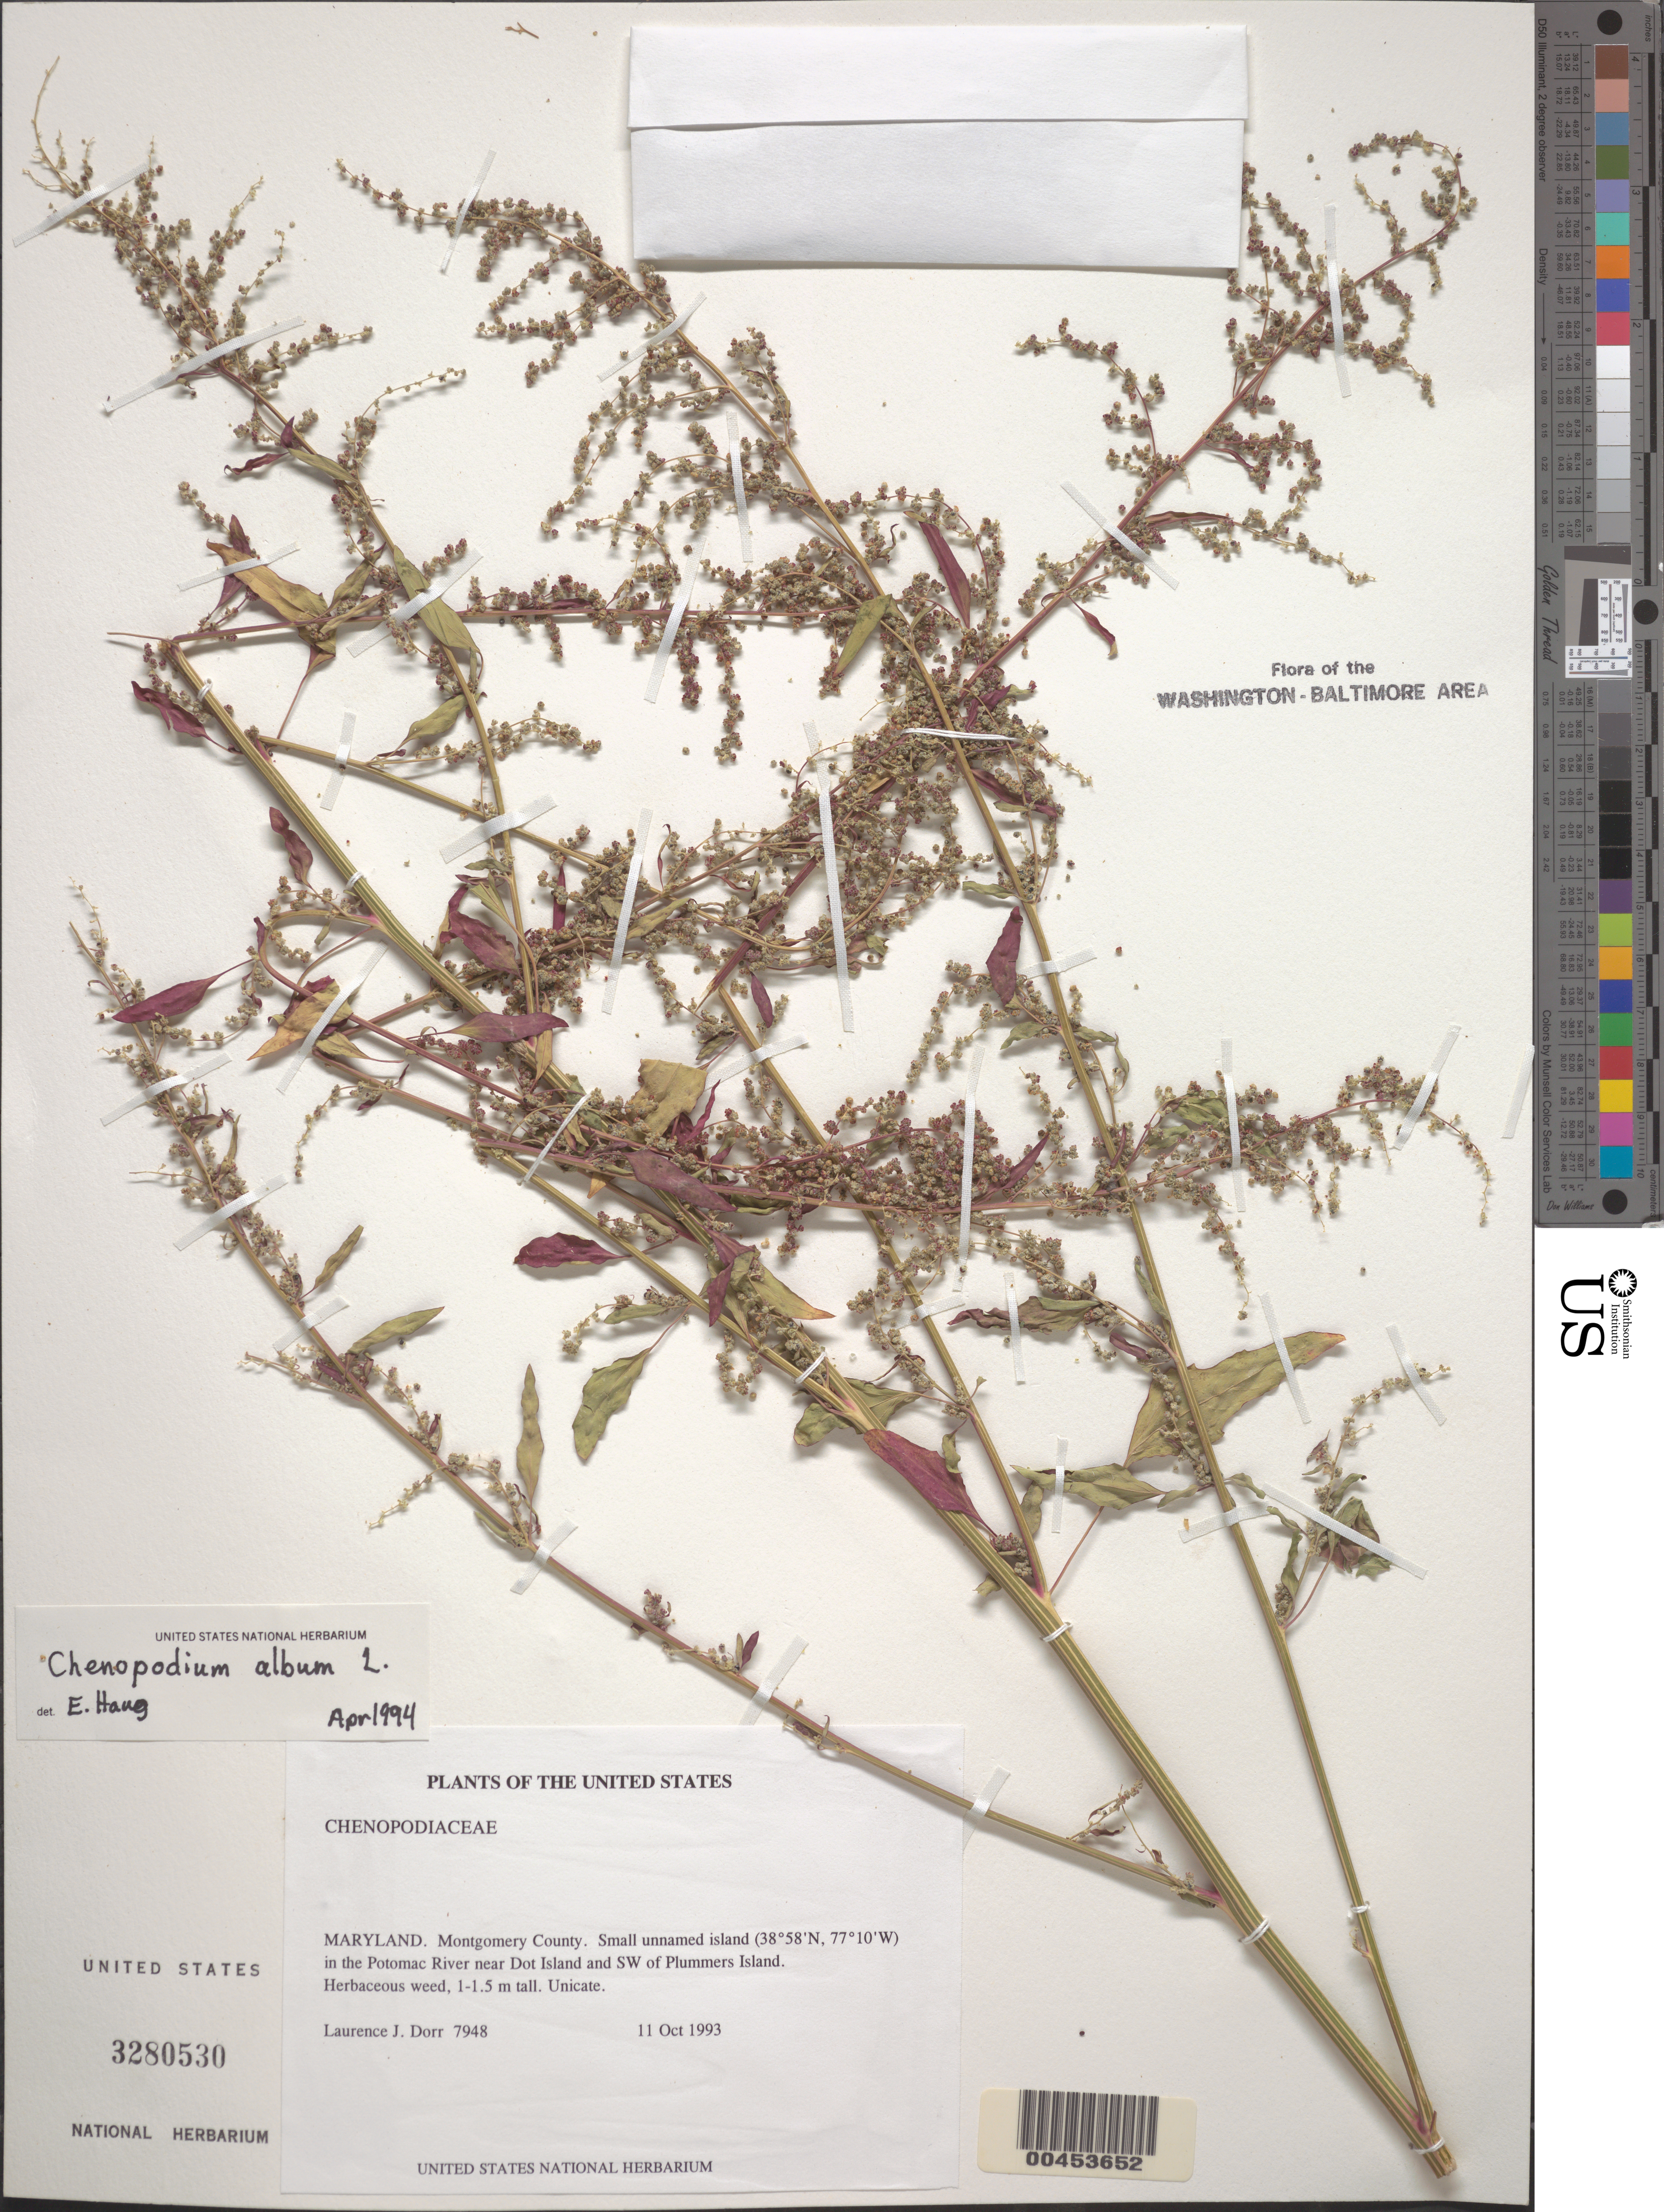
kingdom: Plantae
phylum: Tracheophyta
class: Magnoliopsida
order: Caryophyllales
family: Amaranthaceae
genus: Chenopodium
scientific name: Chenopodium album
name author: L.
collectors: L. J. Dorr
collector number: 7948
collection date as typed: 11 Oct 1993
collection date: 1993-10-11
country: United States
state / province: Maryland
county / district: Montgomery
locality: Small unnamed island in the Potomac River near Dot Island and SW of Plummers Island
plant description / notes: Common name: Pigweed; Common name: Lamb's Quarter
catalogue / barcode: US 3280530